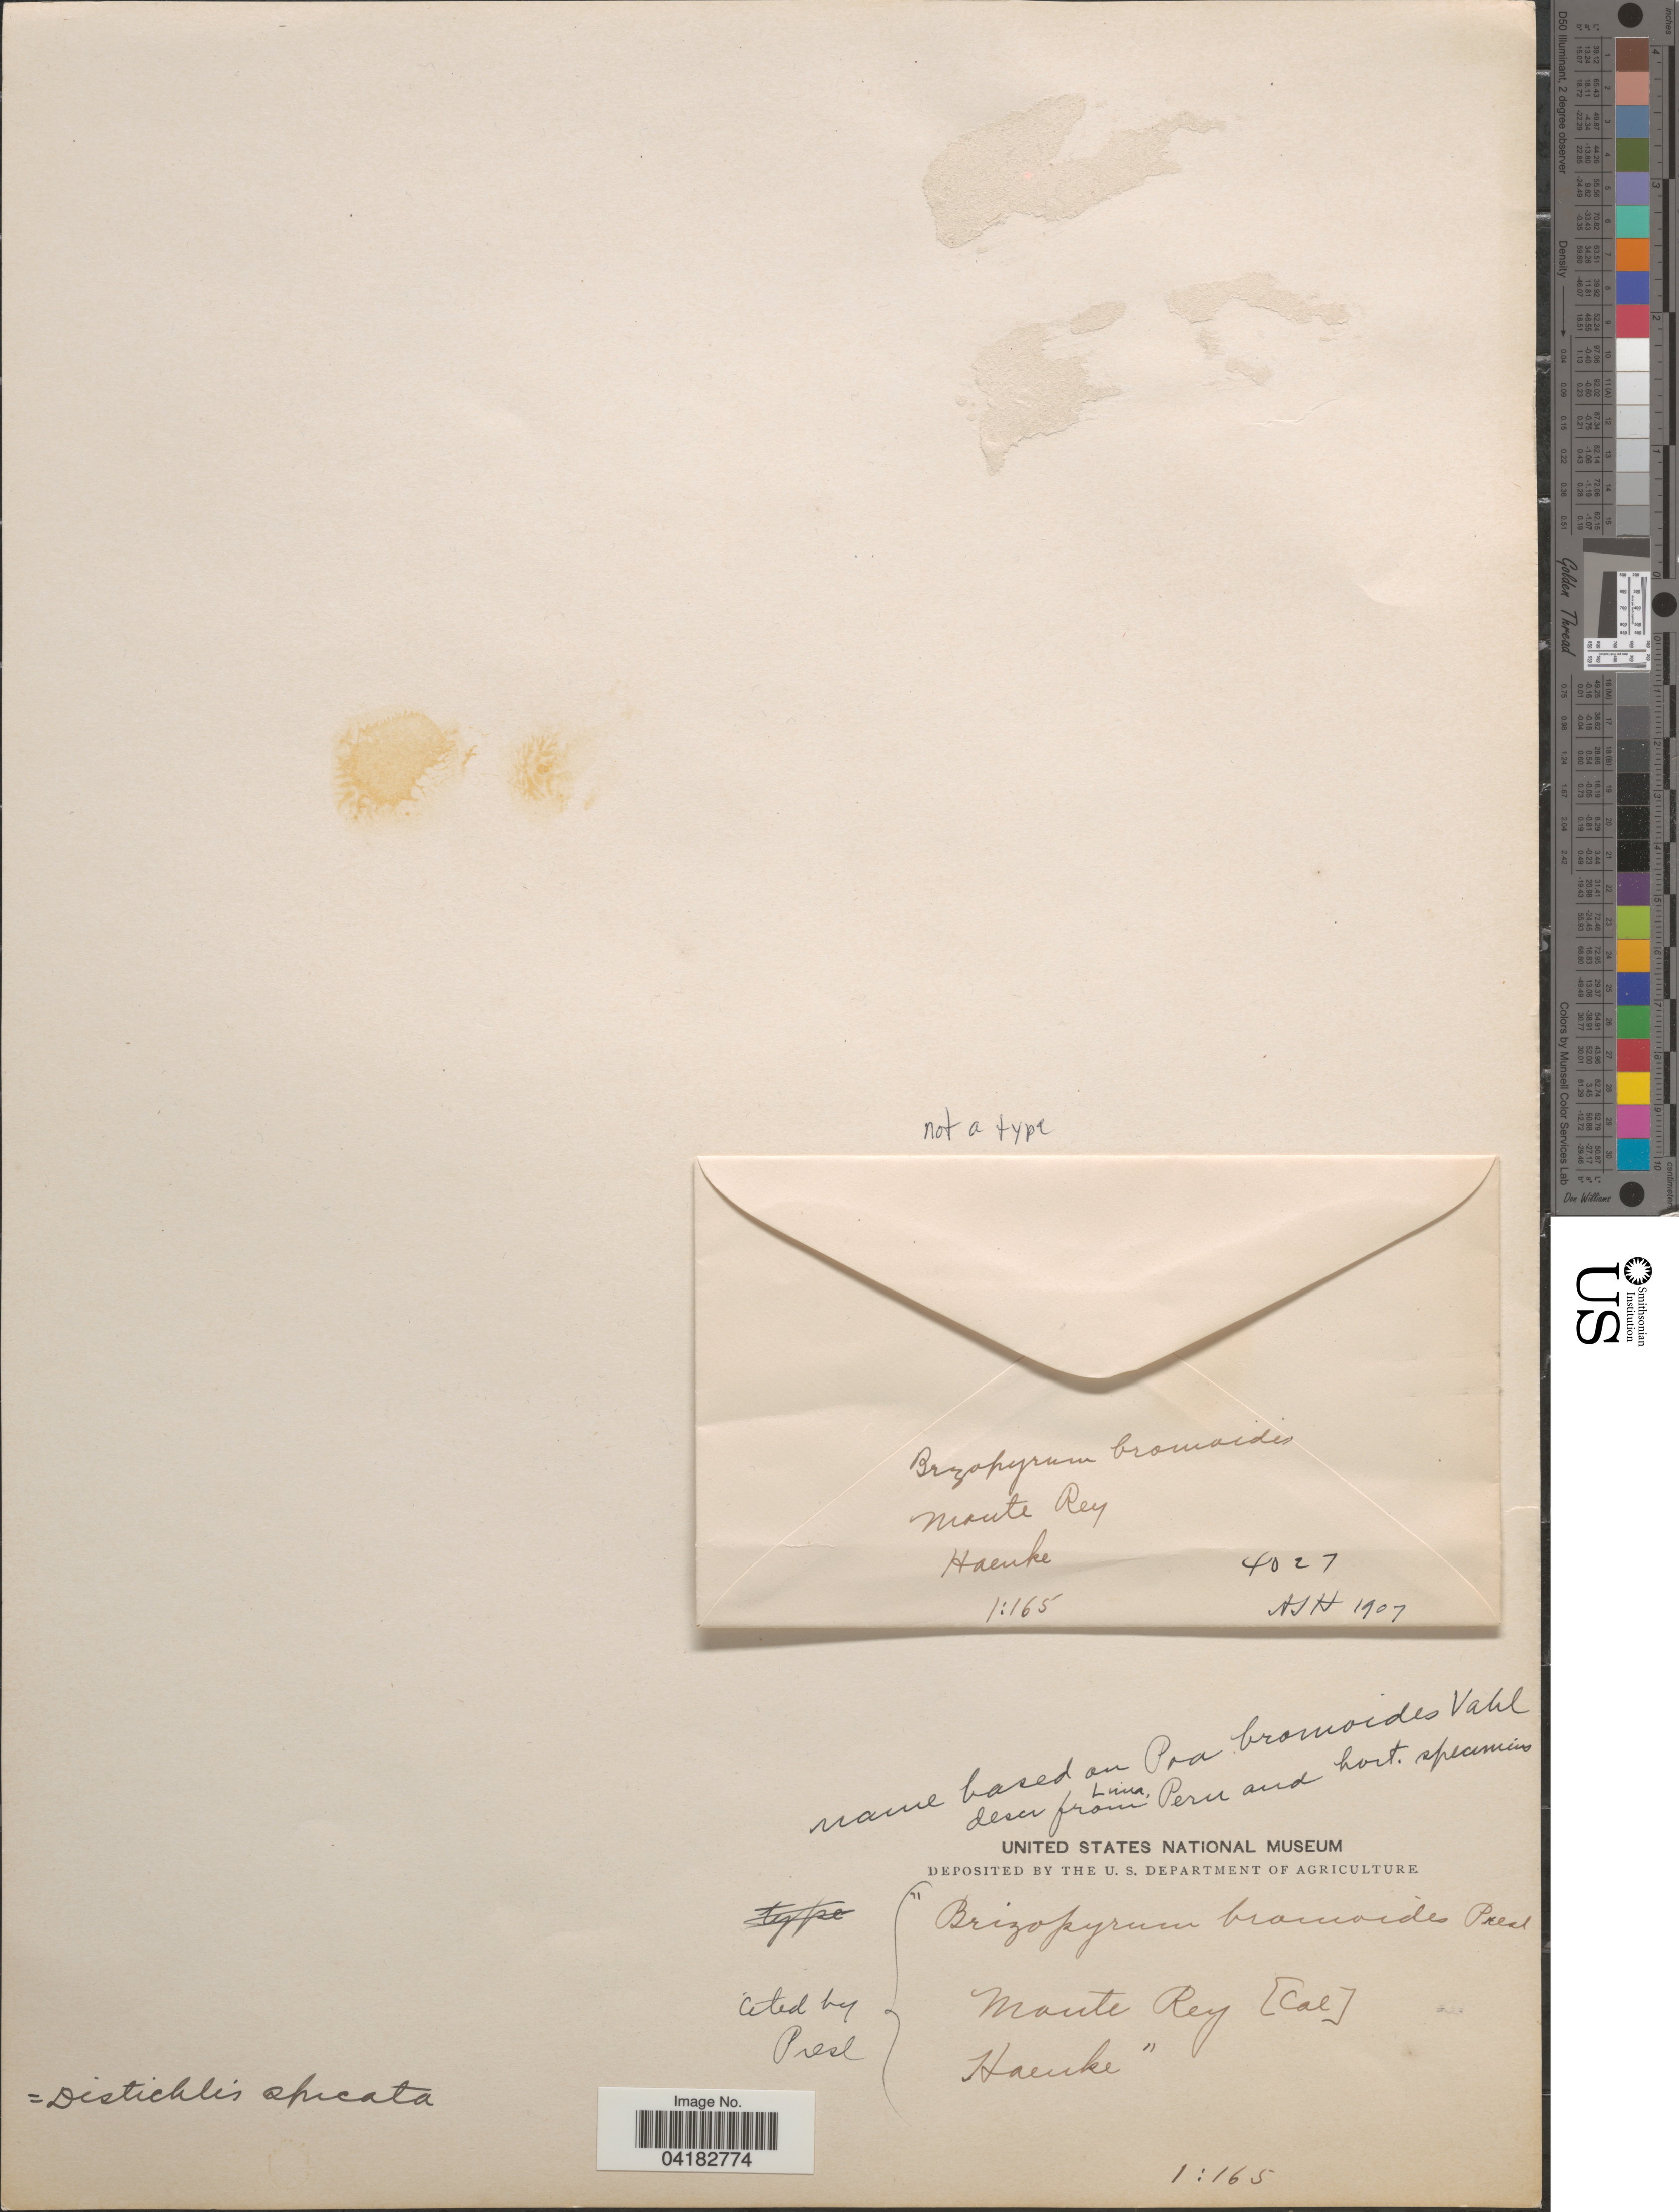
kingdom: Plantae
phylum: Tracheophyta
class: Liliopsida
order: Poales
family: Poaceae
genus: Brizopyrum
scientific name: Brizopyrum bromoides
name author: (Vahl) J. Presl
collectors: Haenke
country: United States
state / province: California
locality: Monte Rey.